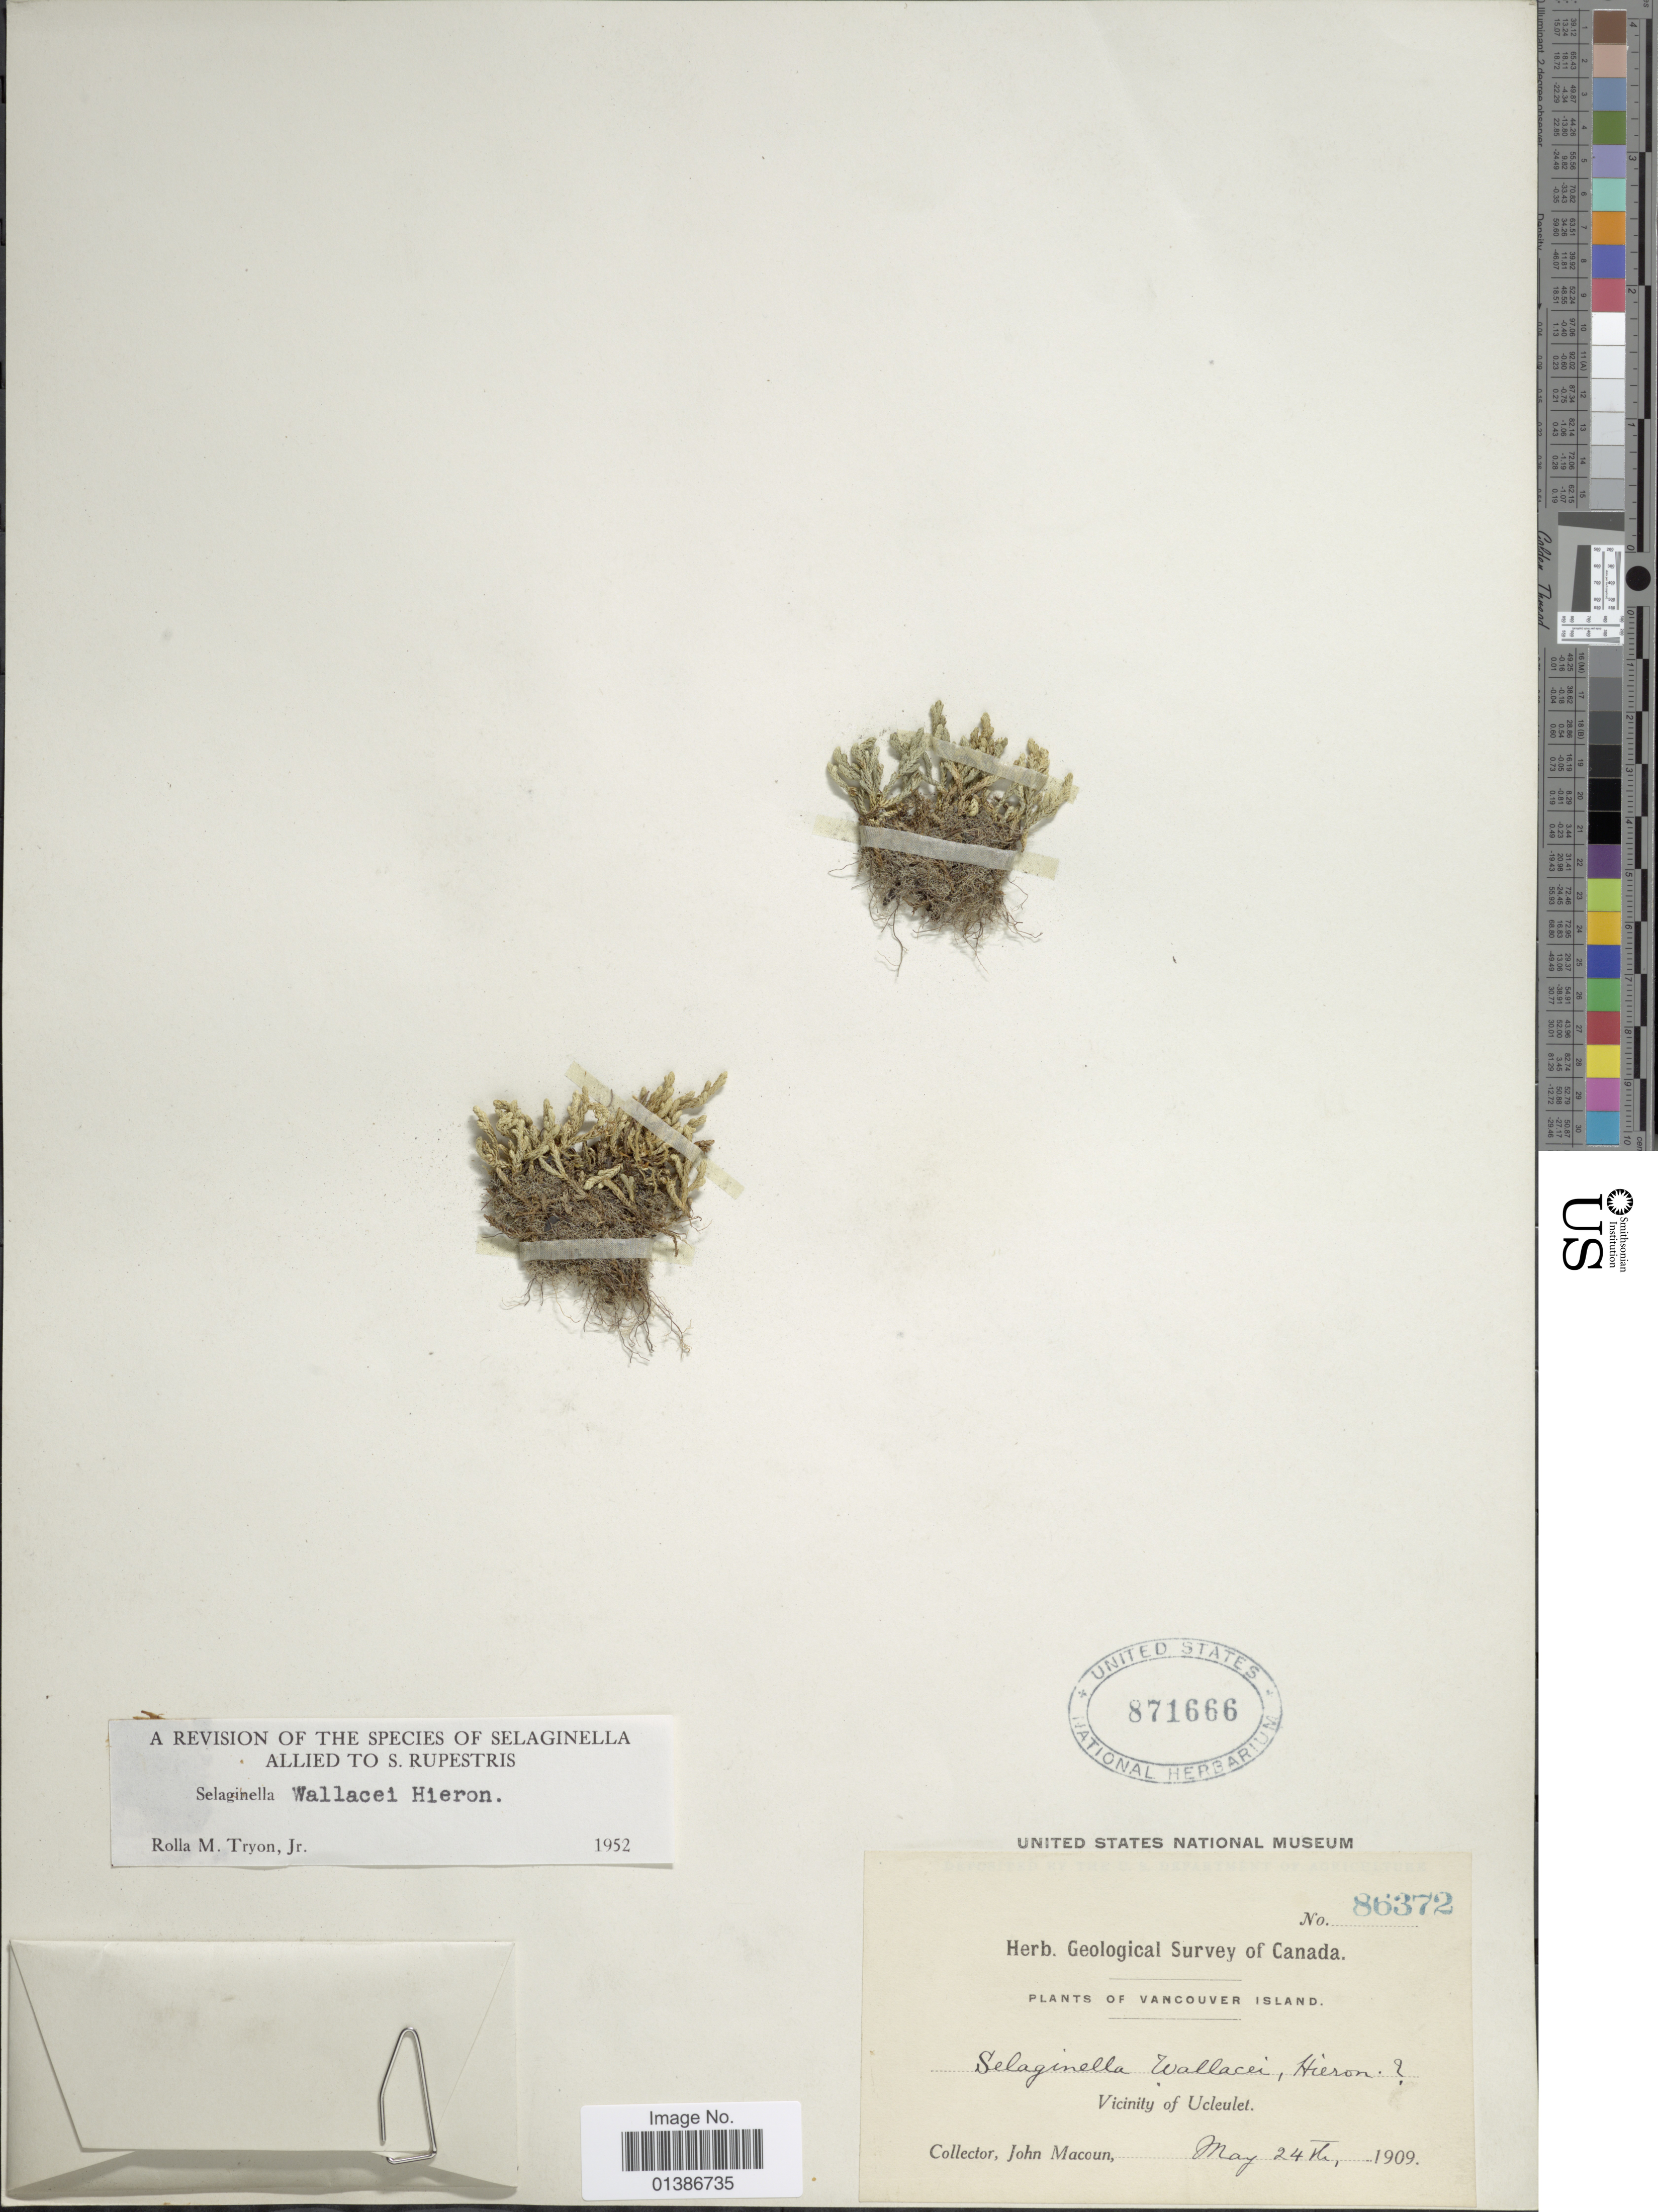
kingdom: Plantae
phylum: Tracheophyta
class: Lycopodiopsida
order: Selaginellales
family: Selaginellaceae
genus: Selaginella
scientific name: Selaginella wallacei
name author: Hieron.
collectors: J. Macoun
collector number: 86372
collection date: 1909-05-24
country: Canada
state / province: British Columbia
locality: Vancouver Island. Vicinity of Ucleulet.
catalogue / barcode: US 871666